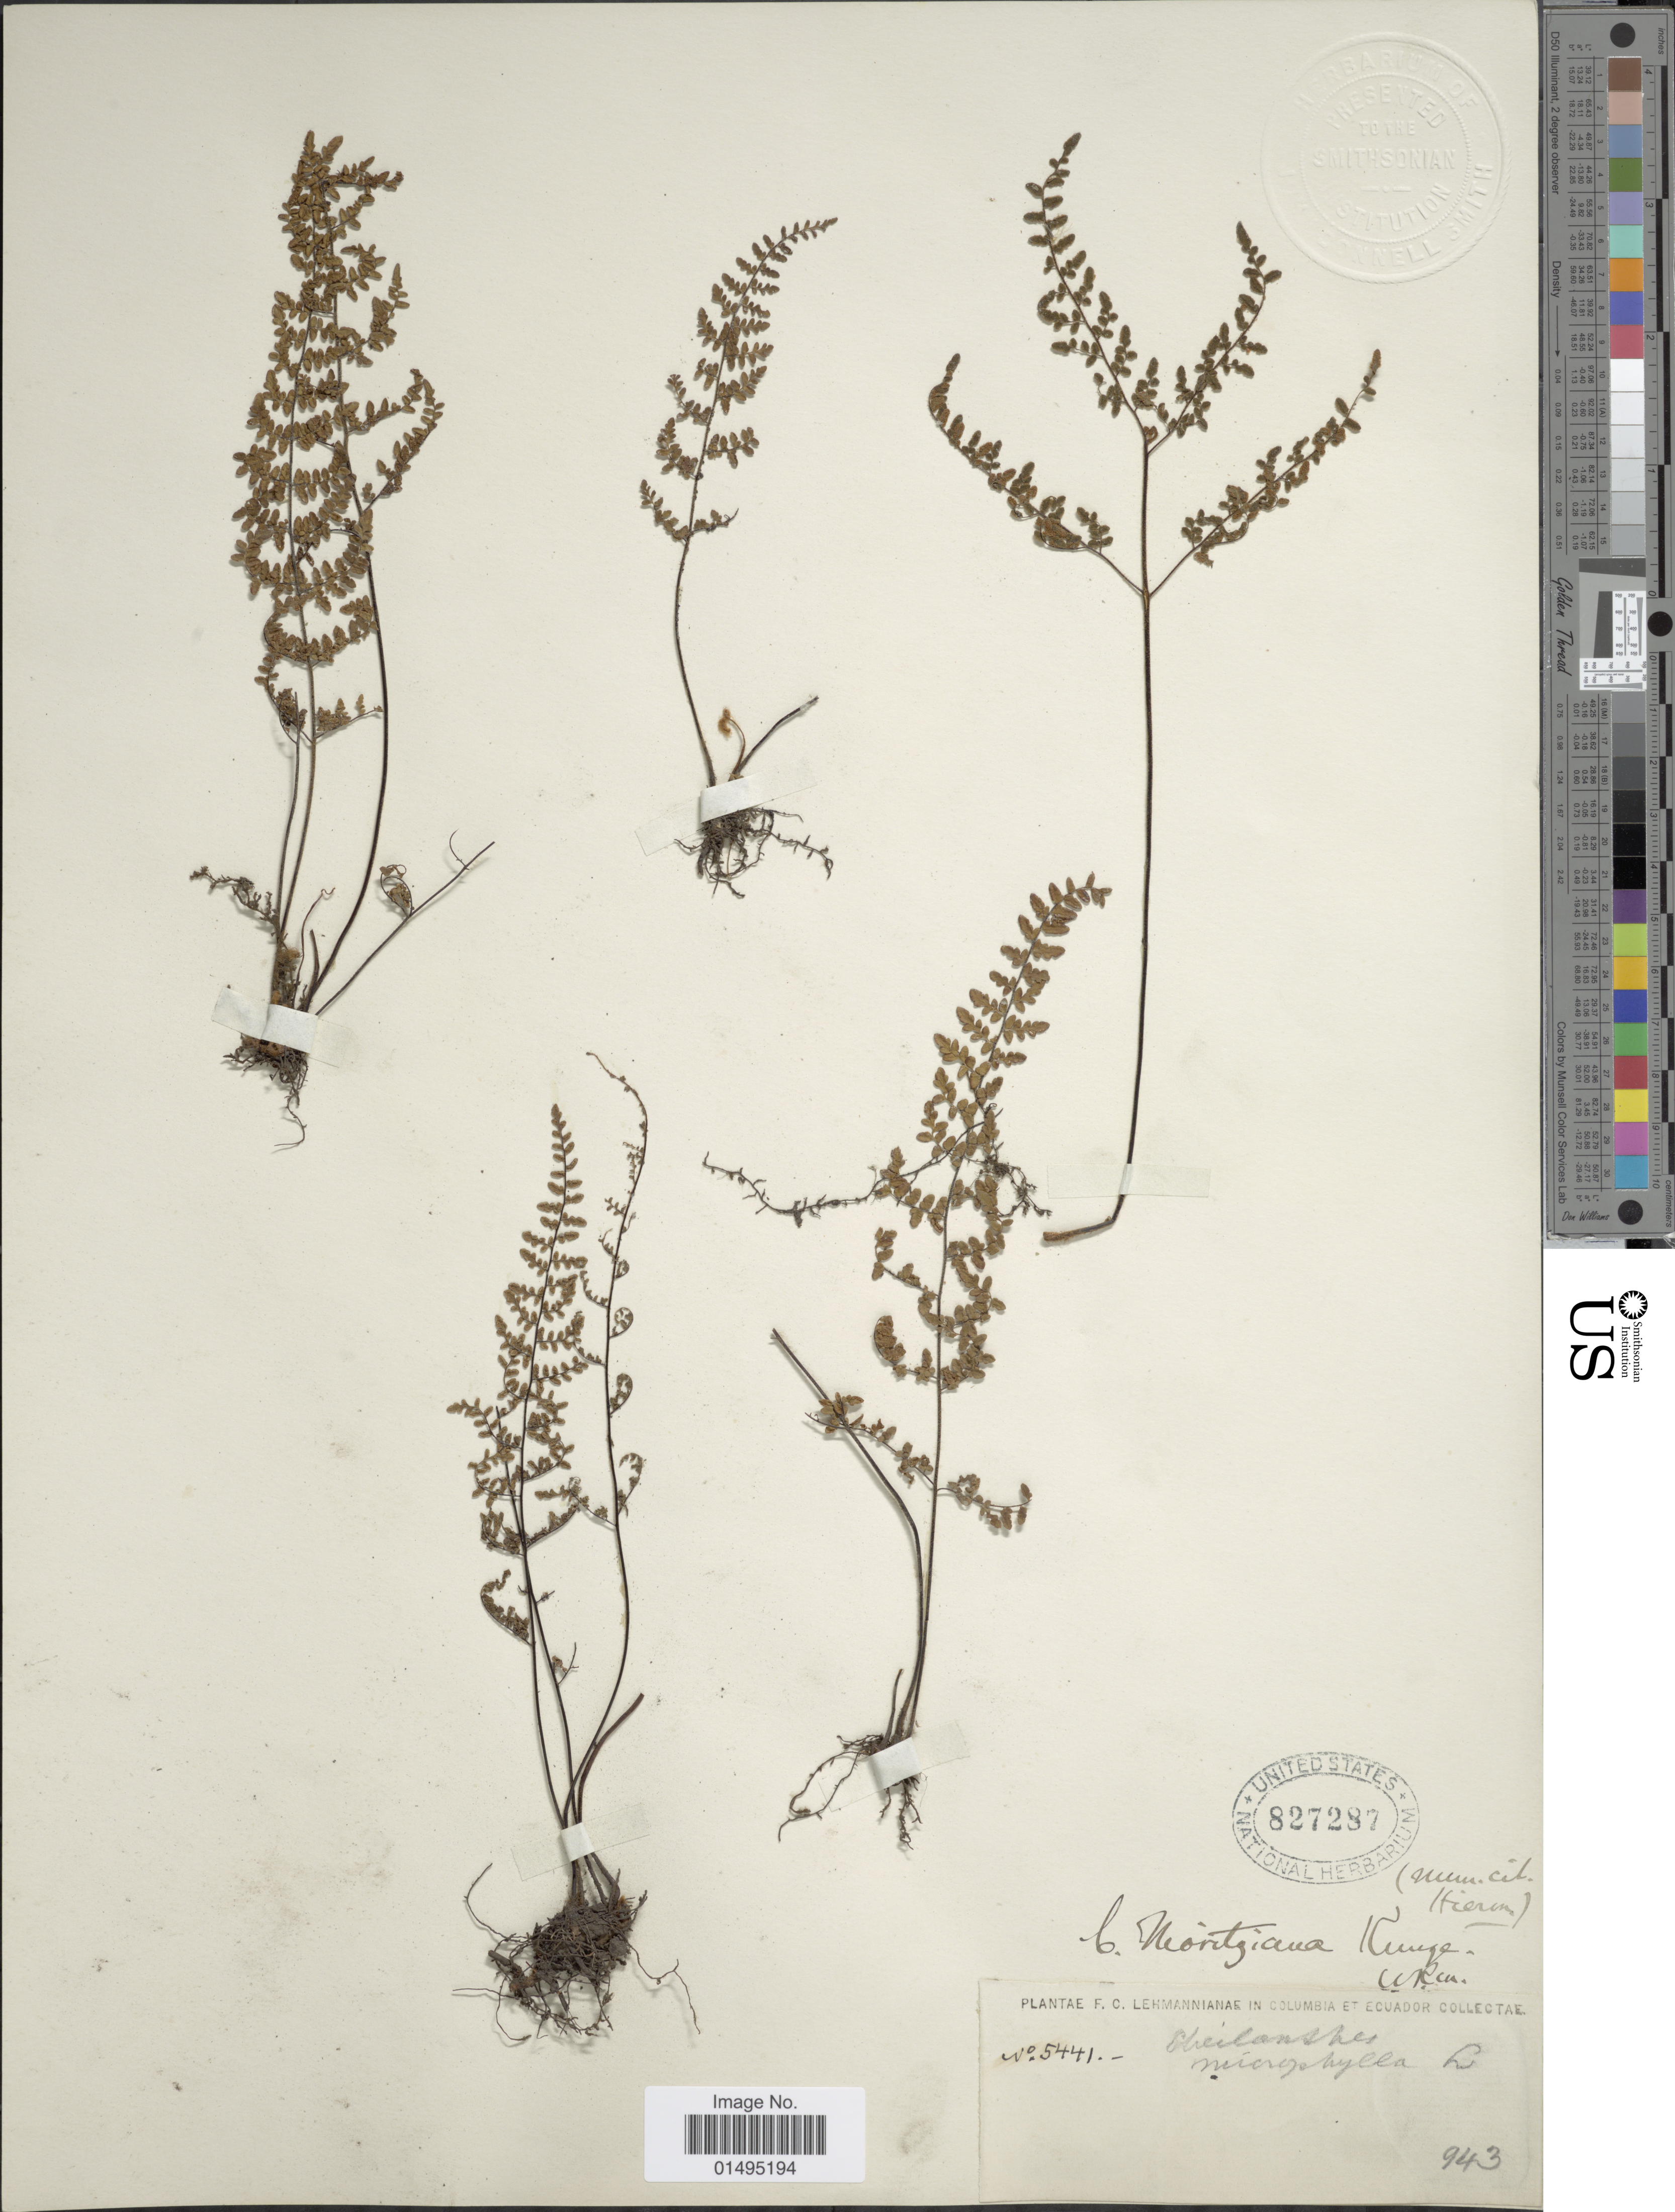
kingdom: Plantae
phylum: Tracheophyta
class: Polypodiopsida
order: Polypodiales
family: Pteridaceae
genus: Myriopteris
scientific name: Myriopteris microphylla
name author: (Sw.) Grusz & Windham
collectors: F. C. Lehmann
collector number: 5441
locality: In Columbia Et Ecuador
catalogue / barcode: US 827287